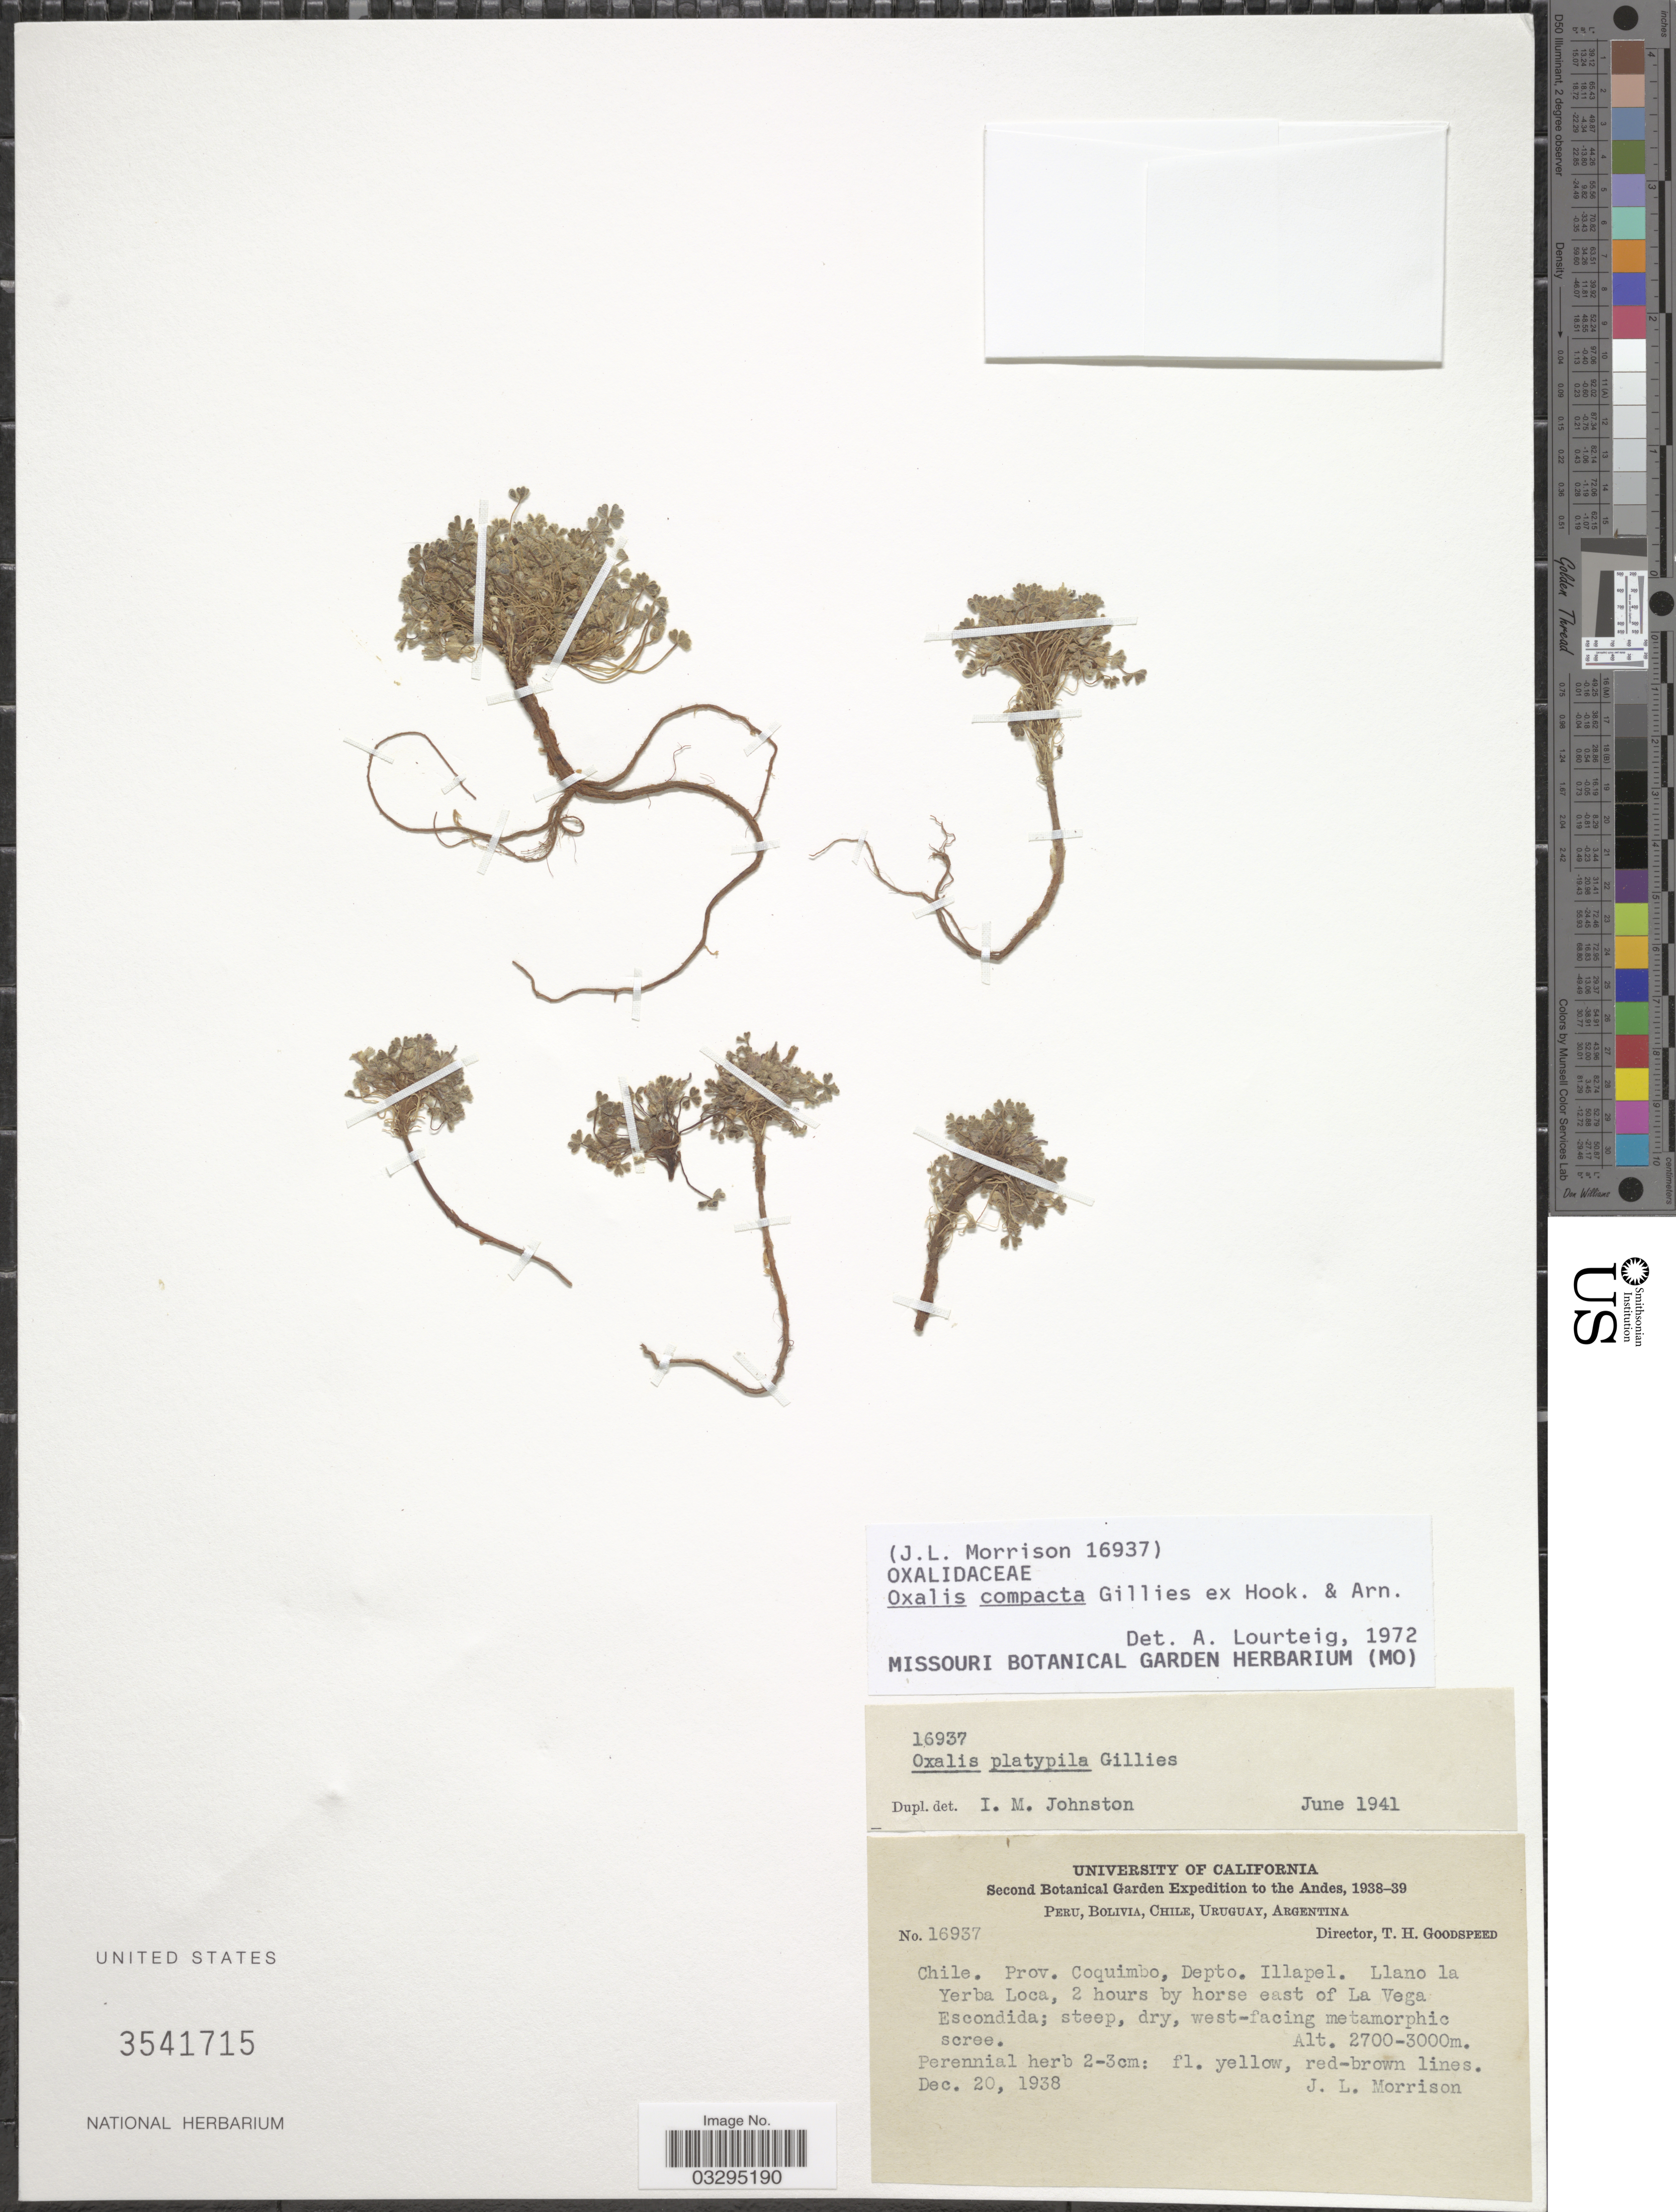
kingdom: Plantae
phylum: Tracheophyta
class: Magnoliopsida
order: Oxalidales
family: Oxalidaceae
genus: Ionoxalis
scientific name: Ionoxalis compacta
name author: Rose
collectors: J. Morrison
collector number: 16937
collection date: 1938-12-20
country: Chile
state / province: Coquimbo (IV)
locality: The Andes. Depto. Illapel. Llano la Yerba Loca, 2 hours by horse east of La Vega Escondida.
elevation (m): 2700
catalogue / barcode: US 3541715